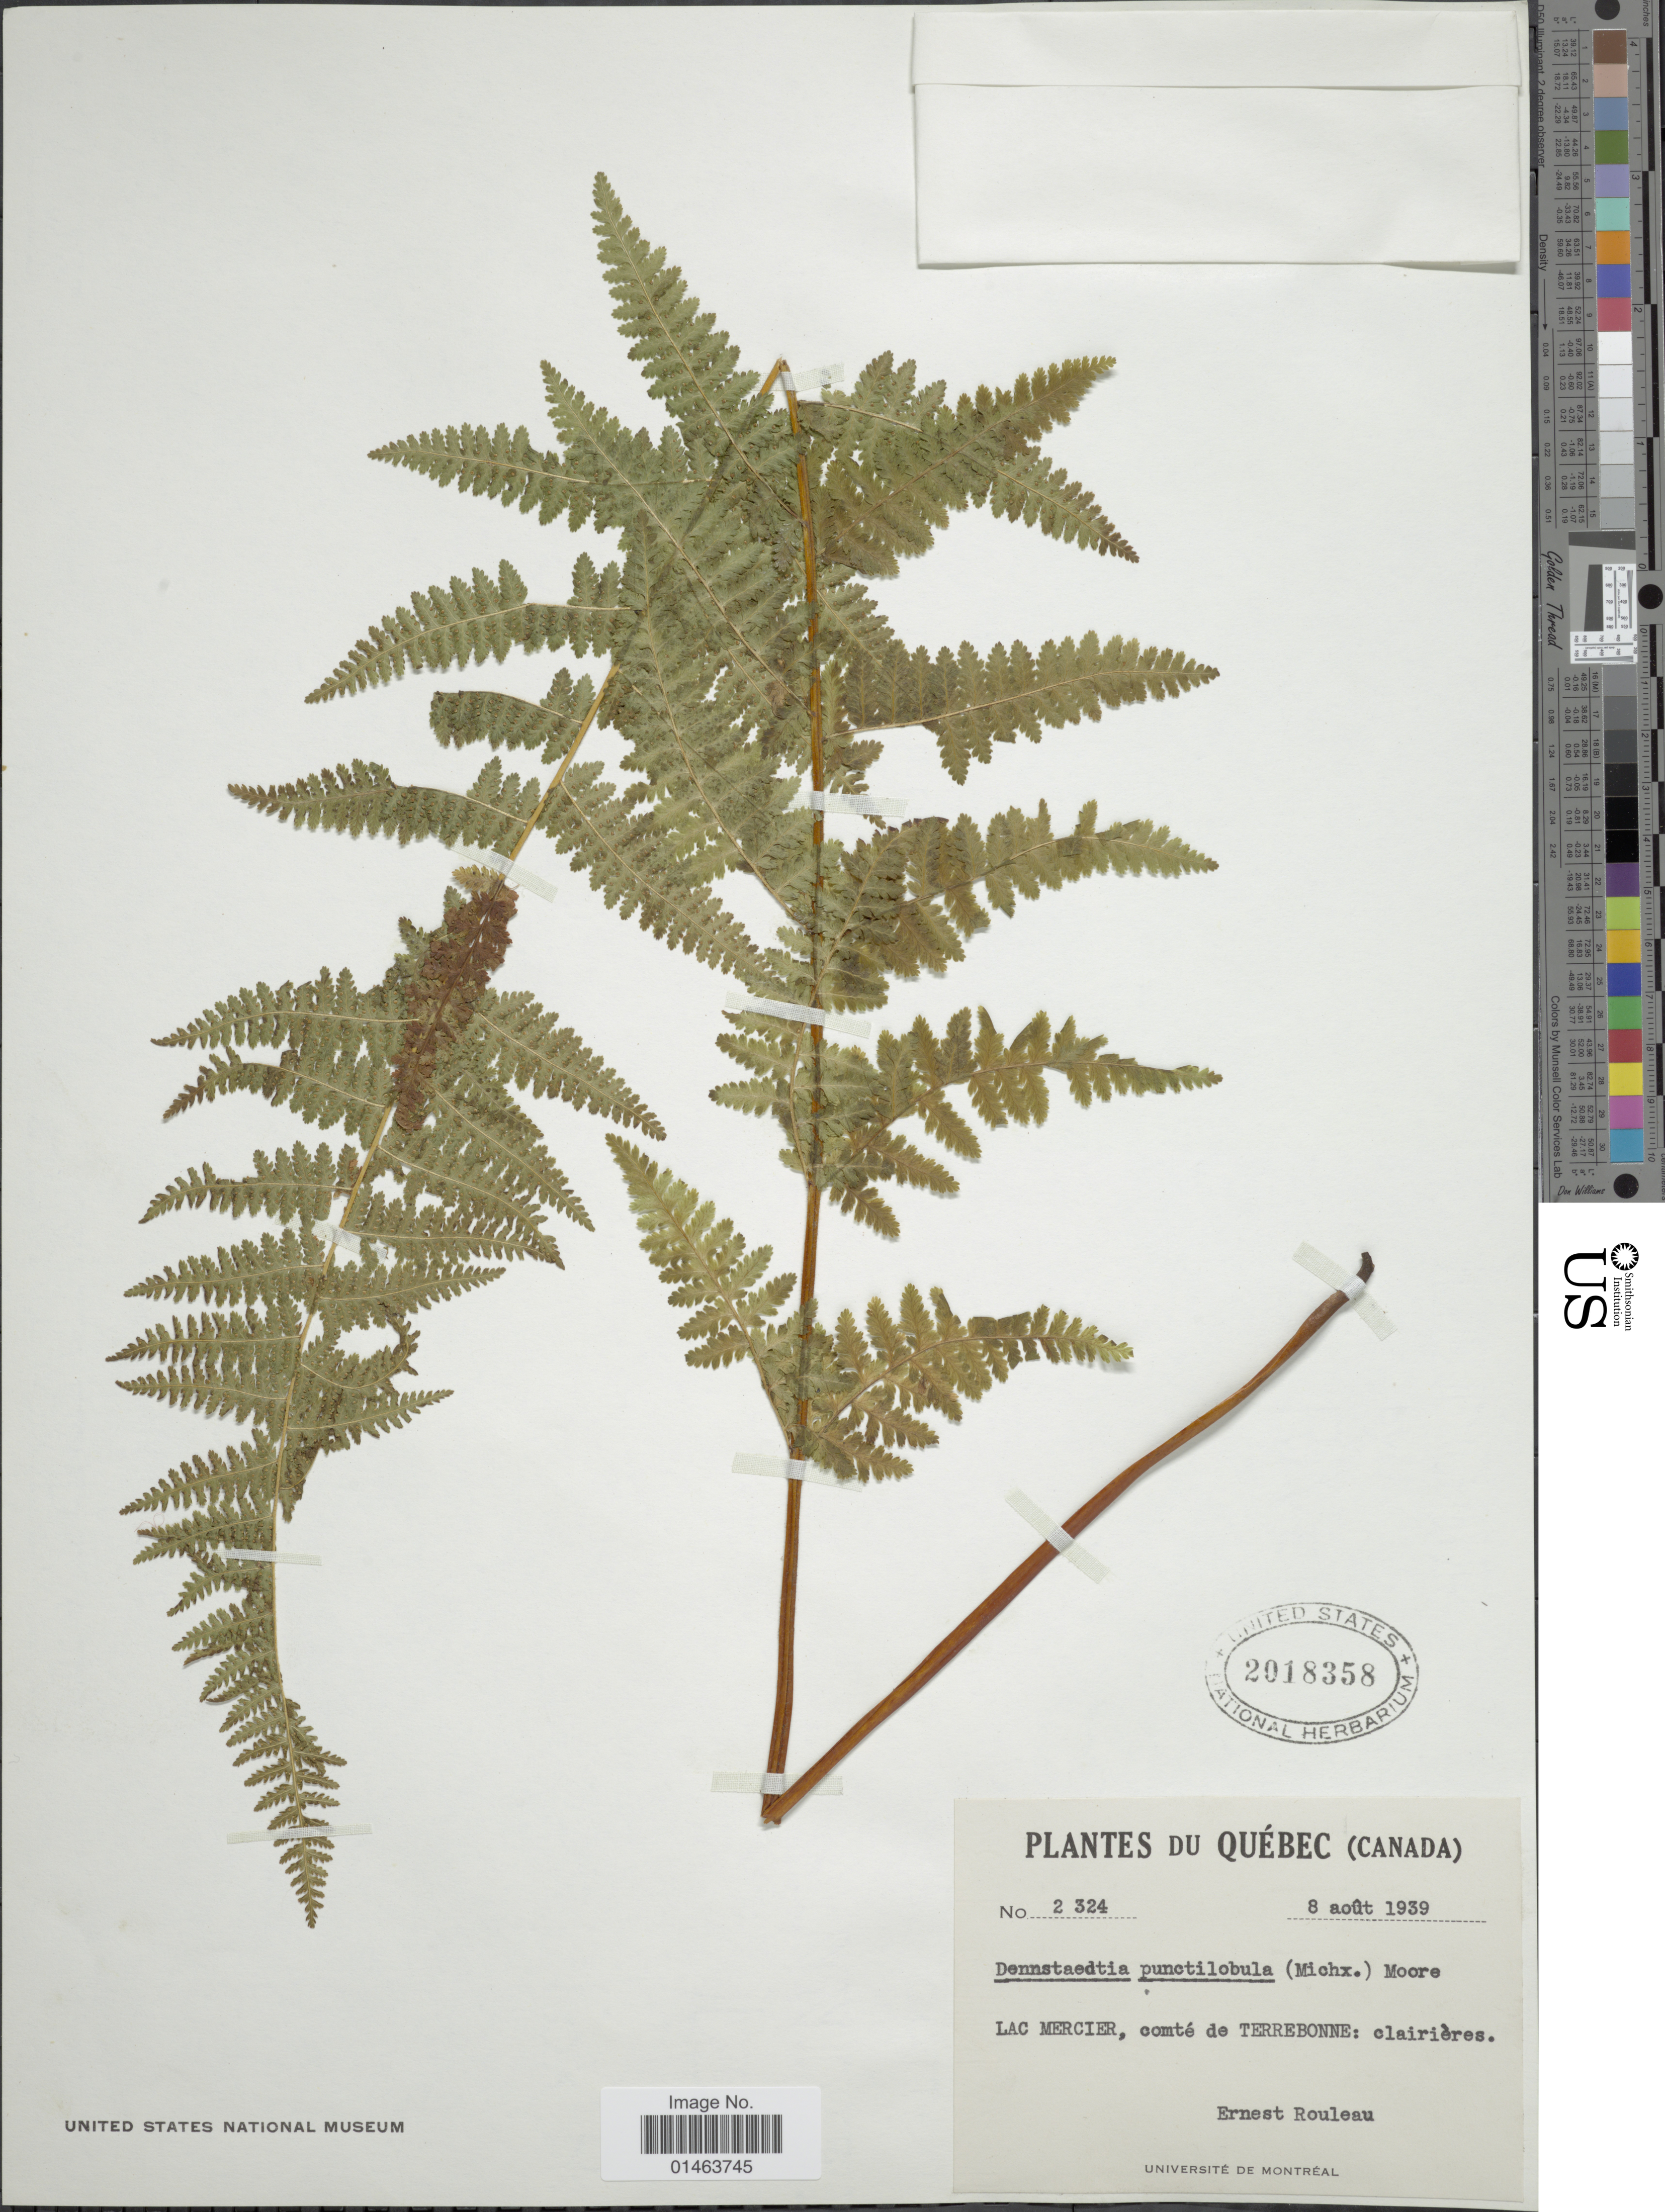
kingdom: Plantae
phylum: Tracheophyta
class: Polypodiopsida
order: Polypodiales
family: Dennstaedtiaceae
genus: Dennstaedtia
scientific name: Dennstaedtia punctilobula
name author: (Michx.) T. Moore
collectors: J. Rouleau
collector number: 2324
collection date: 1939-08-08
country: Canada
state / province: Quebec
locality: Lac Mercier, comte de Terrebonne: Clairieres.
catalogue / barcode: US 2018358